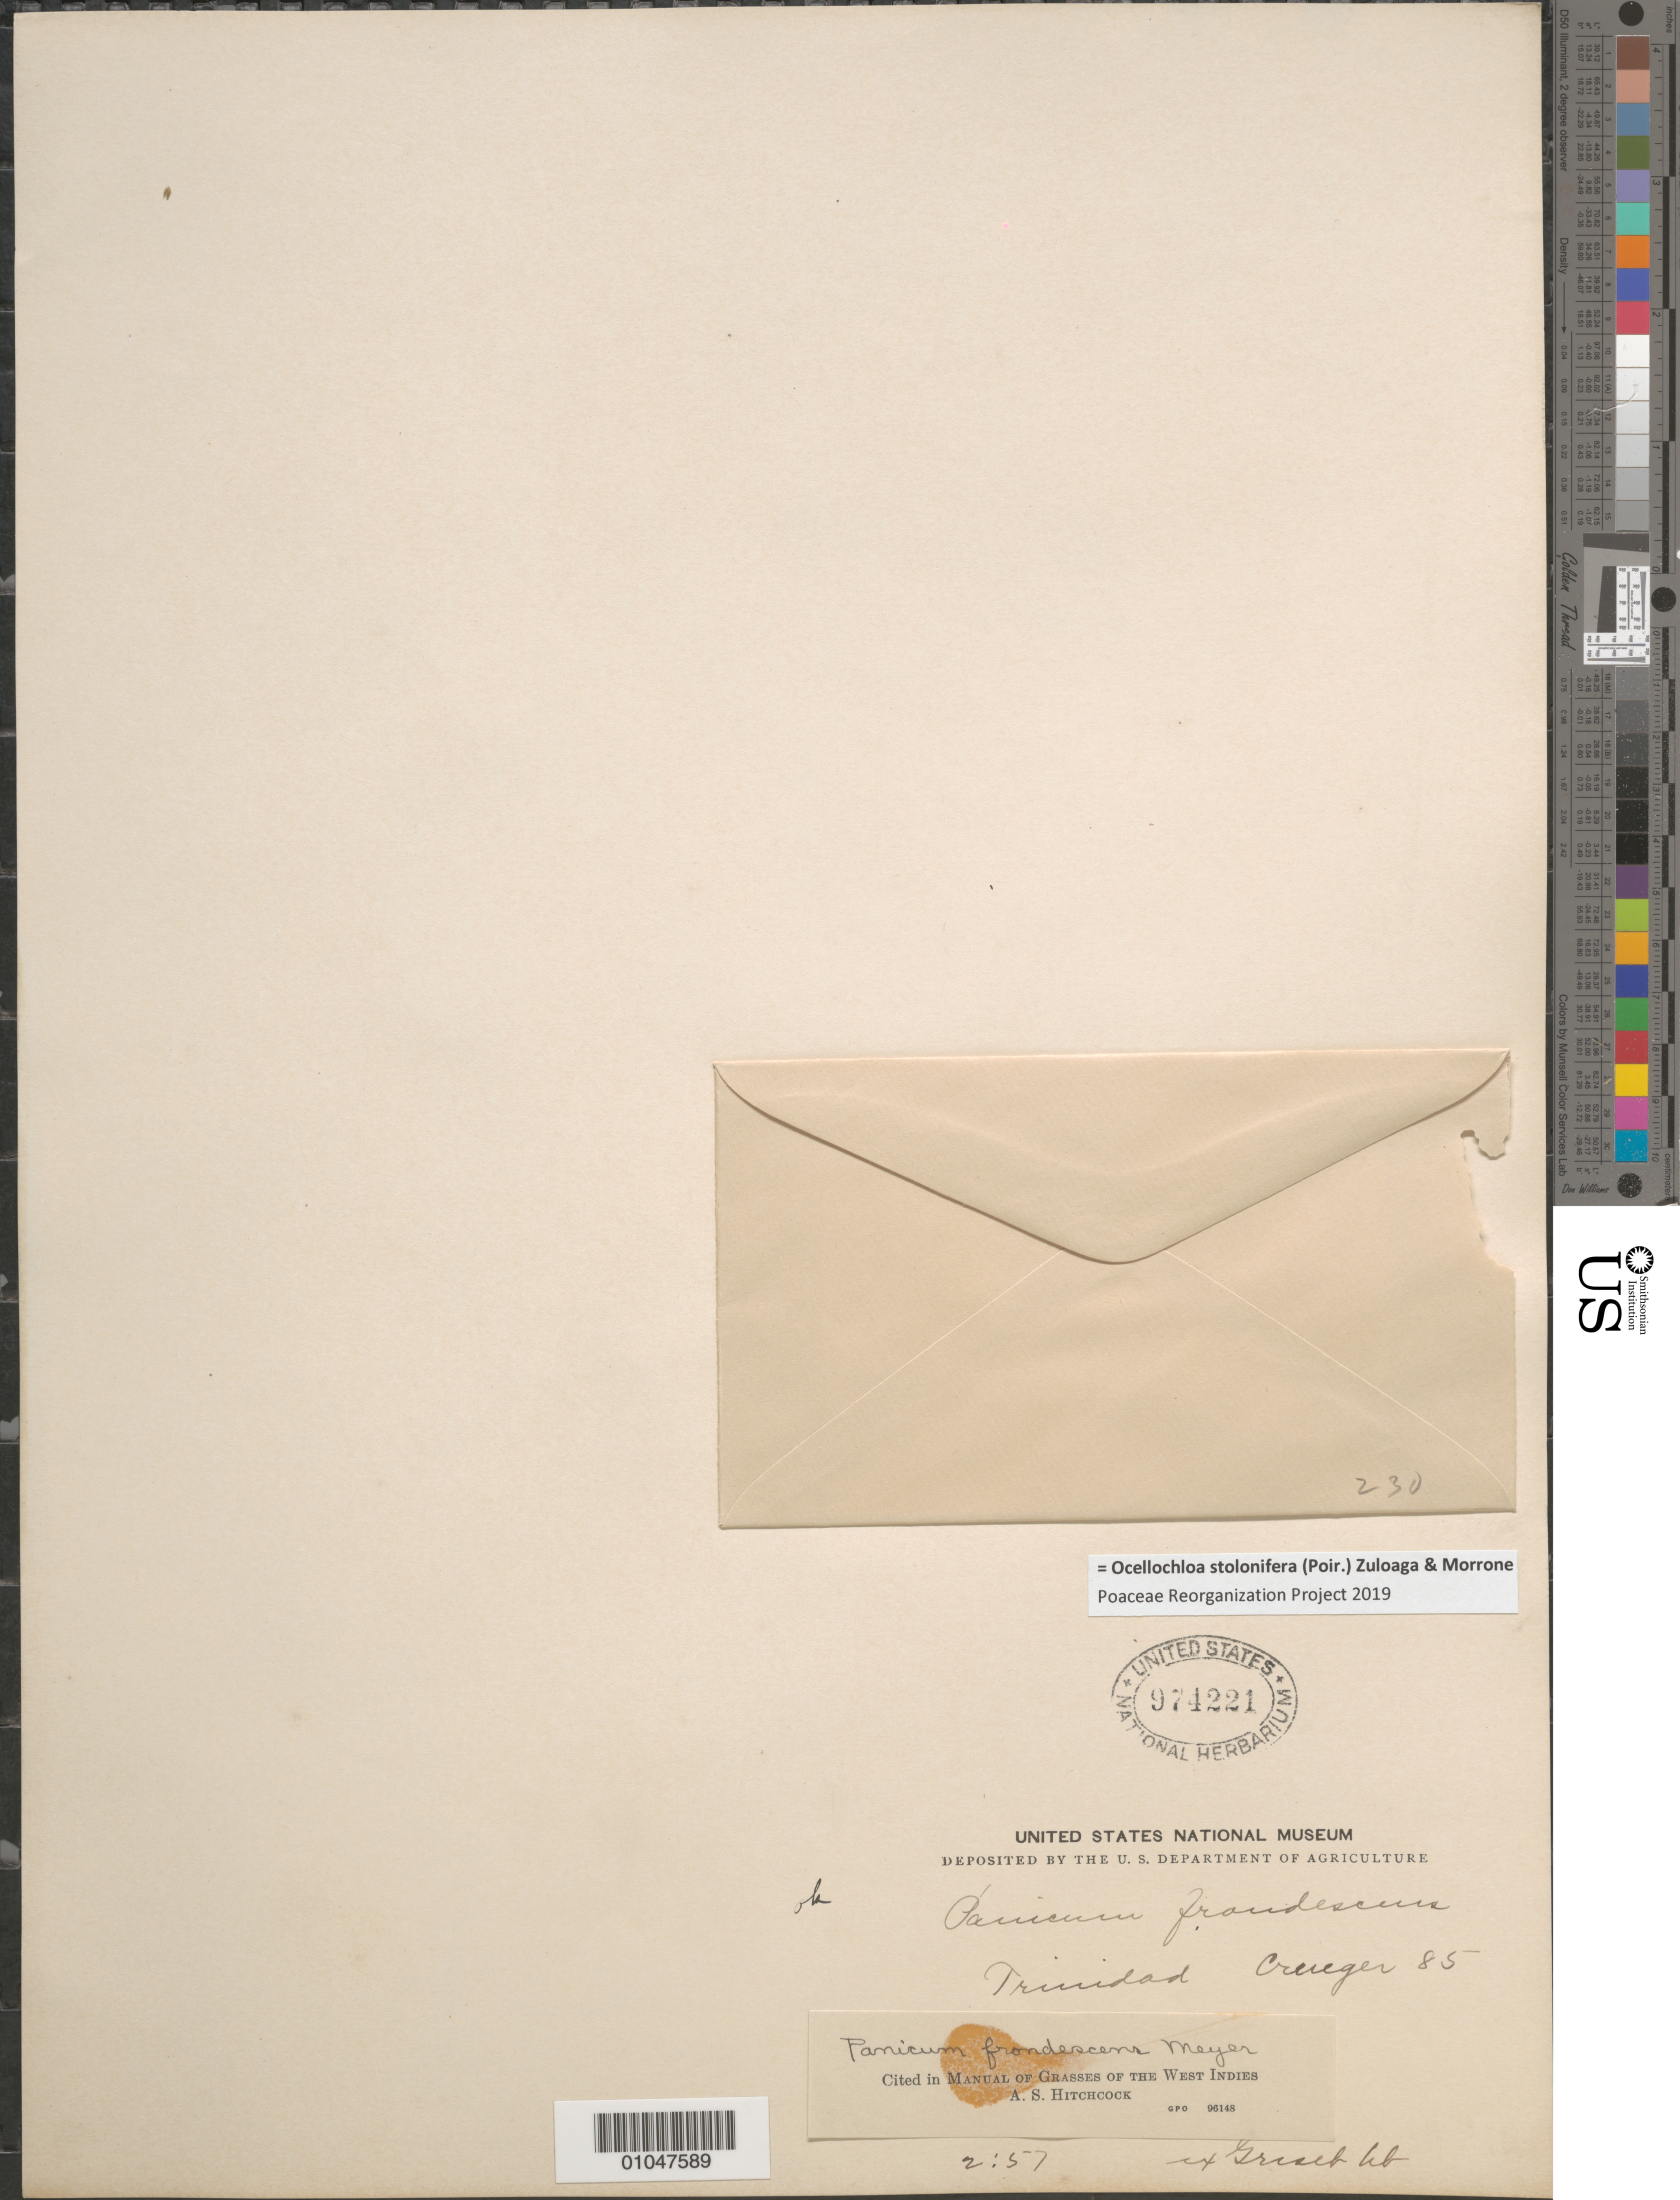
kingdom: Plantae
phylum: Tracheophyta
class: Liliopsida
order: Poales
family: Poaceae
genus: Panicum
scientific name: Panicum frondescens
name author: G. Mey.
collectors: H. Crüger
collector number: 85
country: Trinidad and Tobago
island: Trinidad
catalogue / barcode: US 974221